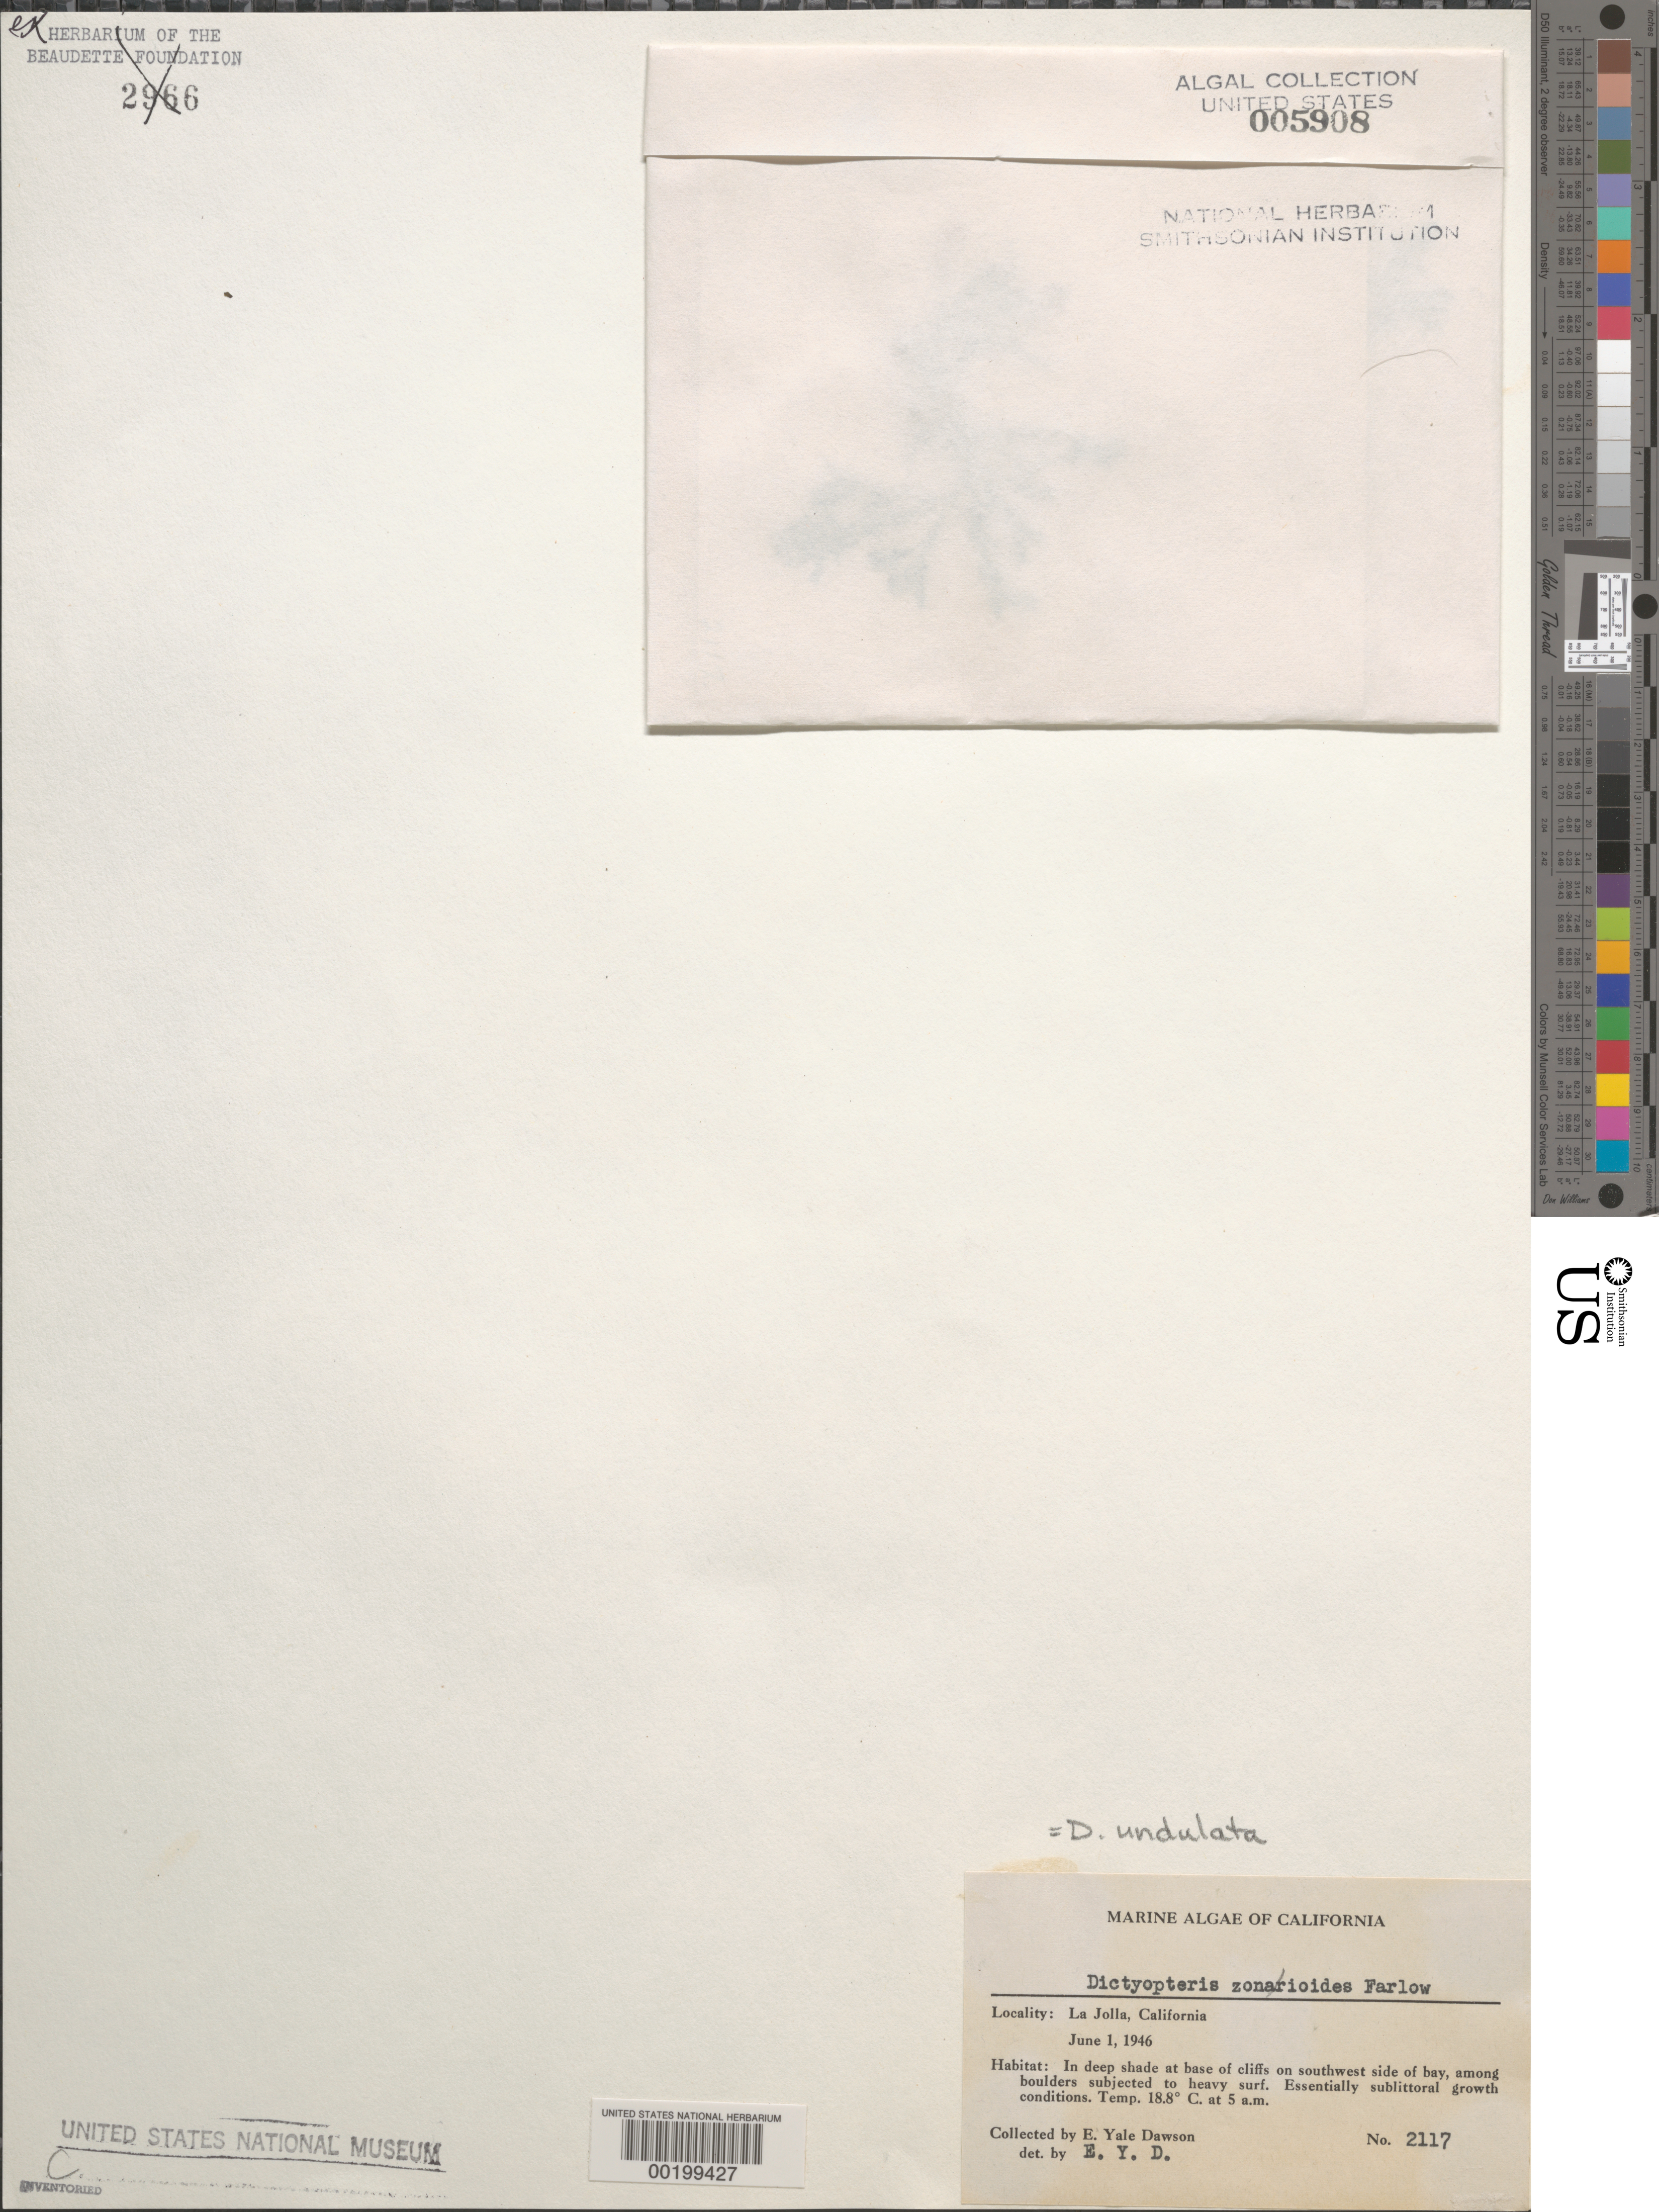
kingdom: Chromista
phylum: Ochrophyta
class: Phaeophyceae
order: Dictyotales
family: Dictyotaceae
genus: Dictyopteris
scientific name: Dictyopteris undulata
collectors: E. Y. Dawson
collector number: EYD 2117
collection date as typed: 01 Jun 1946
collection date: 1946-06-01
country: United States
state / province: California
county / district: San Diego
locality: La Jolla, southwest La Jolla Bay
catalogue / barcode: US 5908